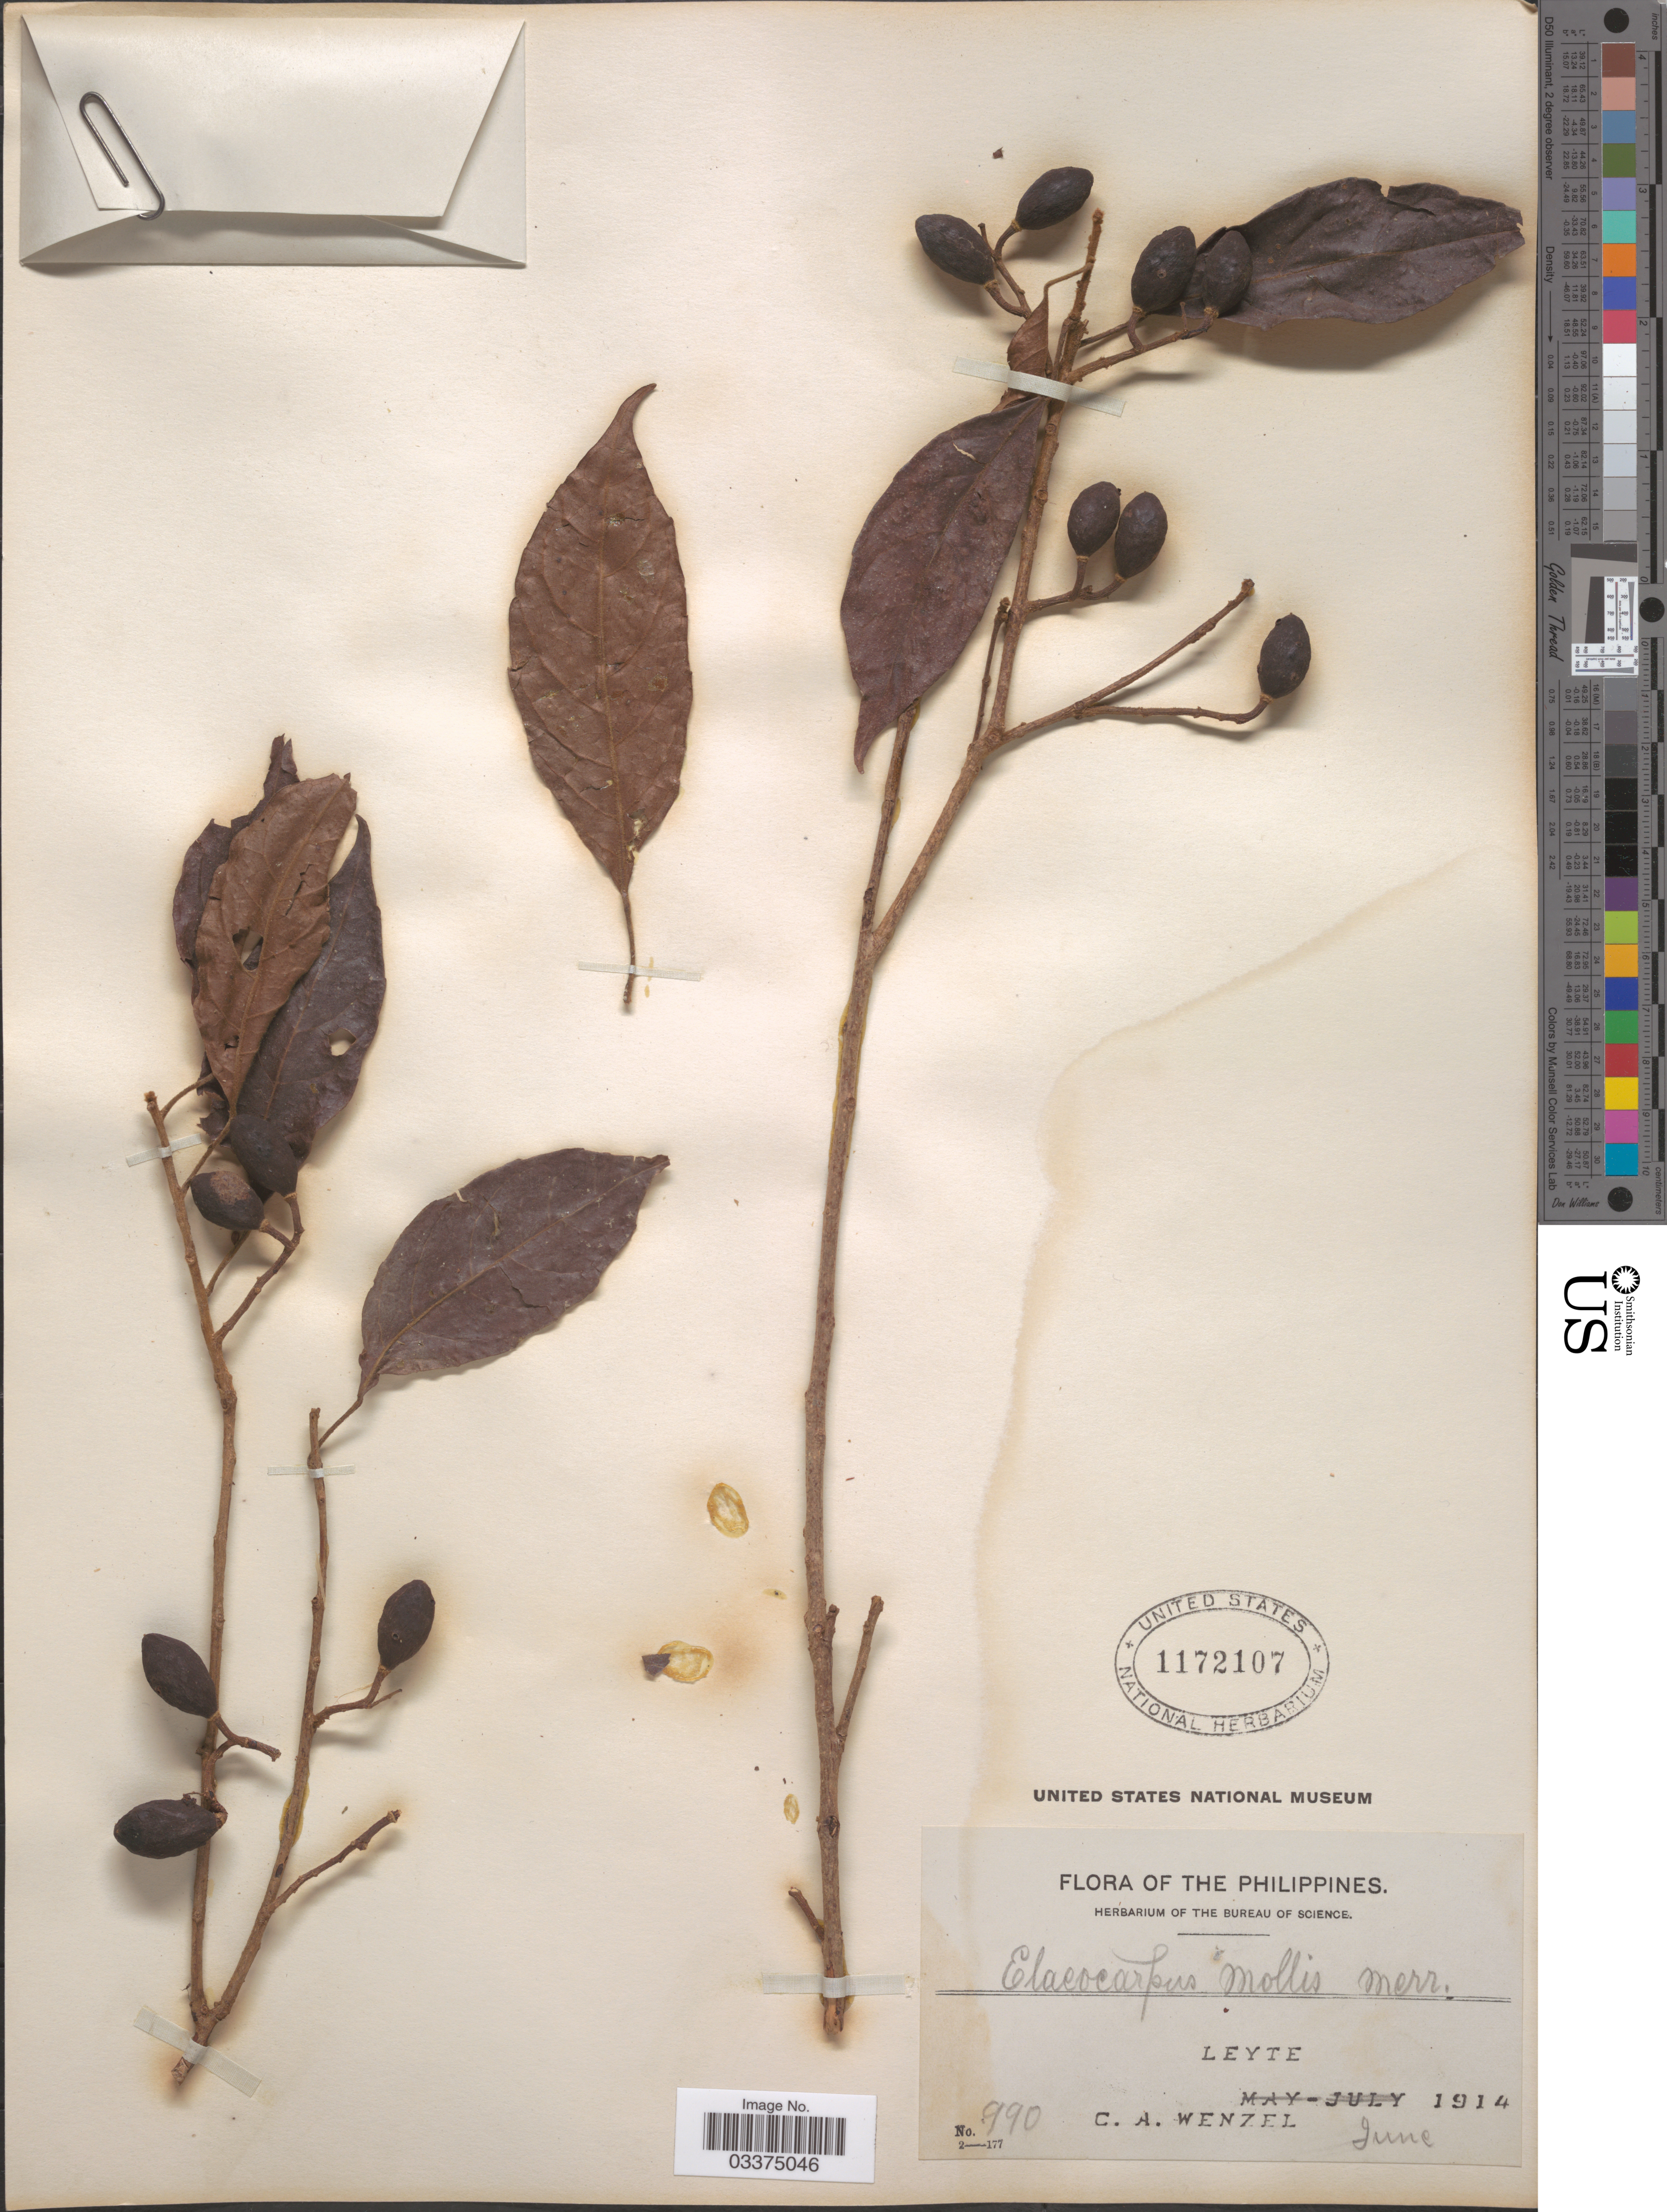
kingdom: Plantae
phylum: Tracheophyta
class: Magnoliopsida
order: Oxalidales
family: Elaeocarpaceae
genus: Elaeocarpus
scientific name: Elaeocarpus mollis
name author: Merr.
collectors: C. Wenzel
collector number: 990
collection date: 1914-06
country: Philippines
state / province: Eastern Visayas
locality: Leyte.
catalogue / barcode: US 1172107